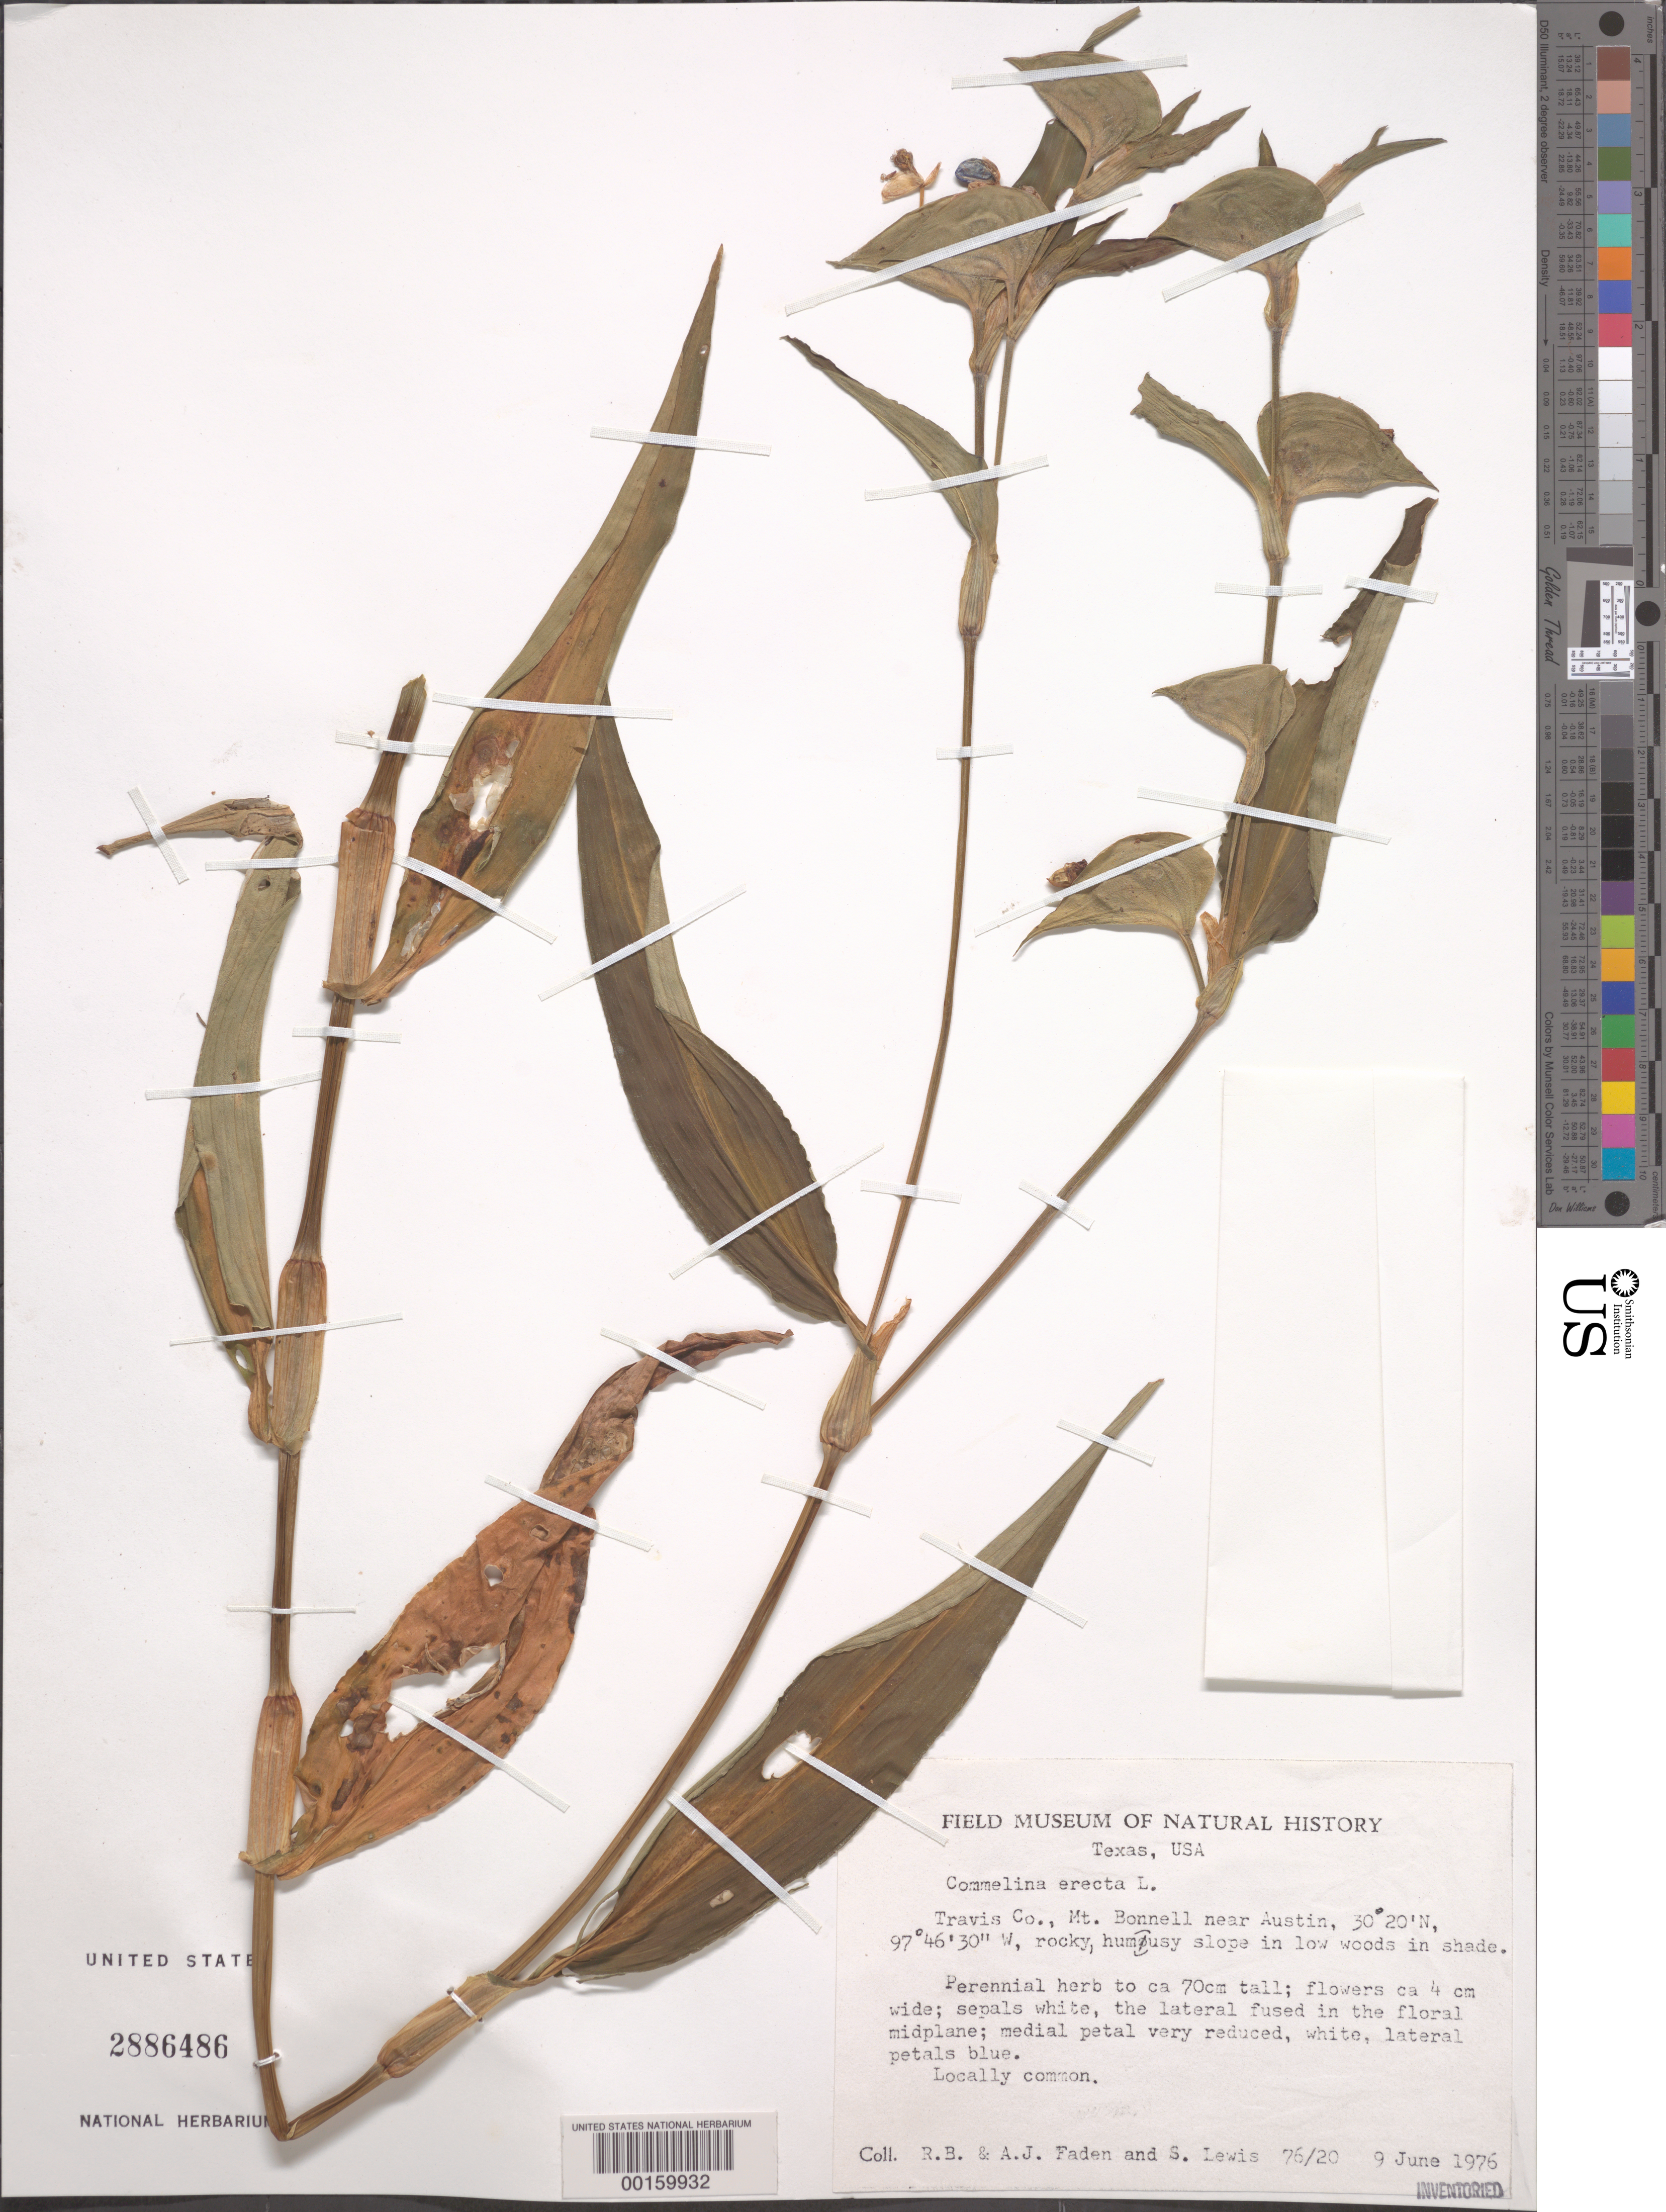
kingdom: Plantae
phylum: Tracheophyta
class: Liliopsida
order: Commelinales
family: Commelinaceae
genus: Commelina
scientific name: Commelina erecta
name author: L.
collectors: R. B. Faden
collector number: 76/20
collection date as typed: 09 Jun 1976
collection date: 1976-06-09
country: United States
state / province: Texas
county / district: Travis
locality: Mt. bonnell near austin, 30 21'n, 97 46' 30"w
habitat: Rocky, humusy slope in low woods in shade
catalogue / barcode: US 2886486